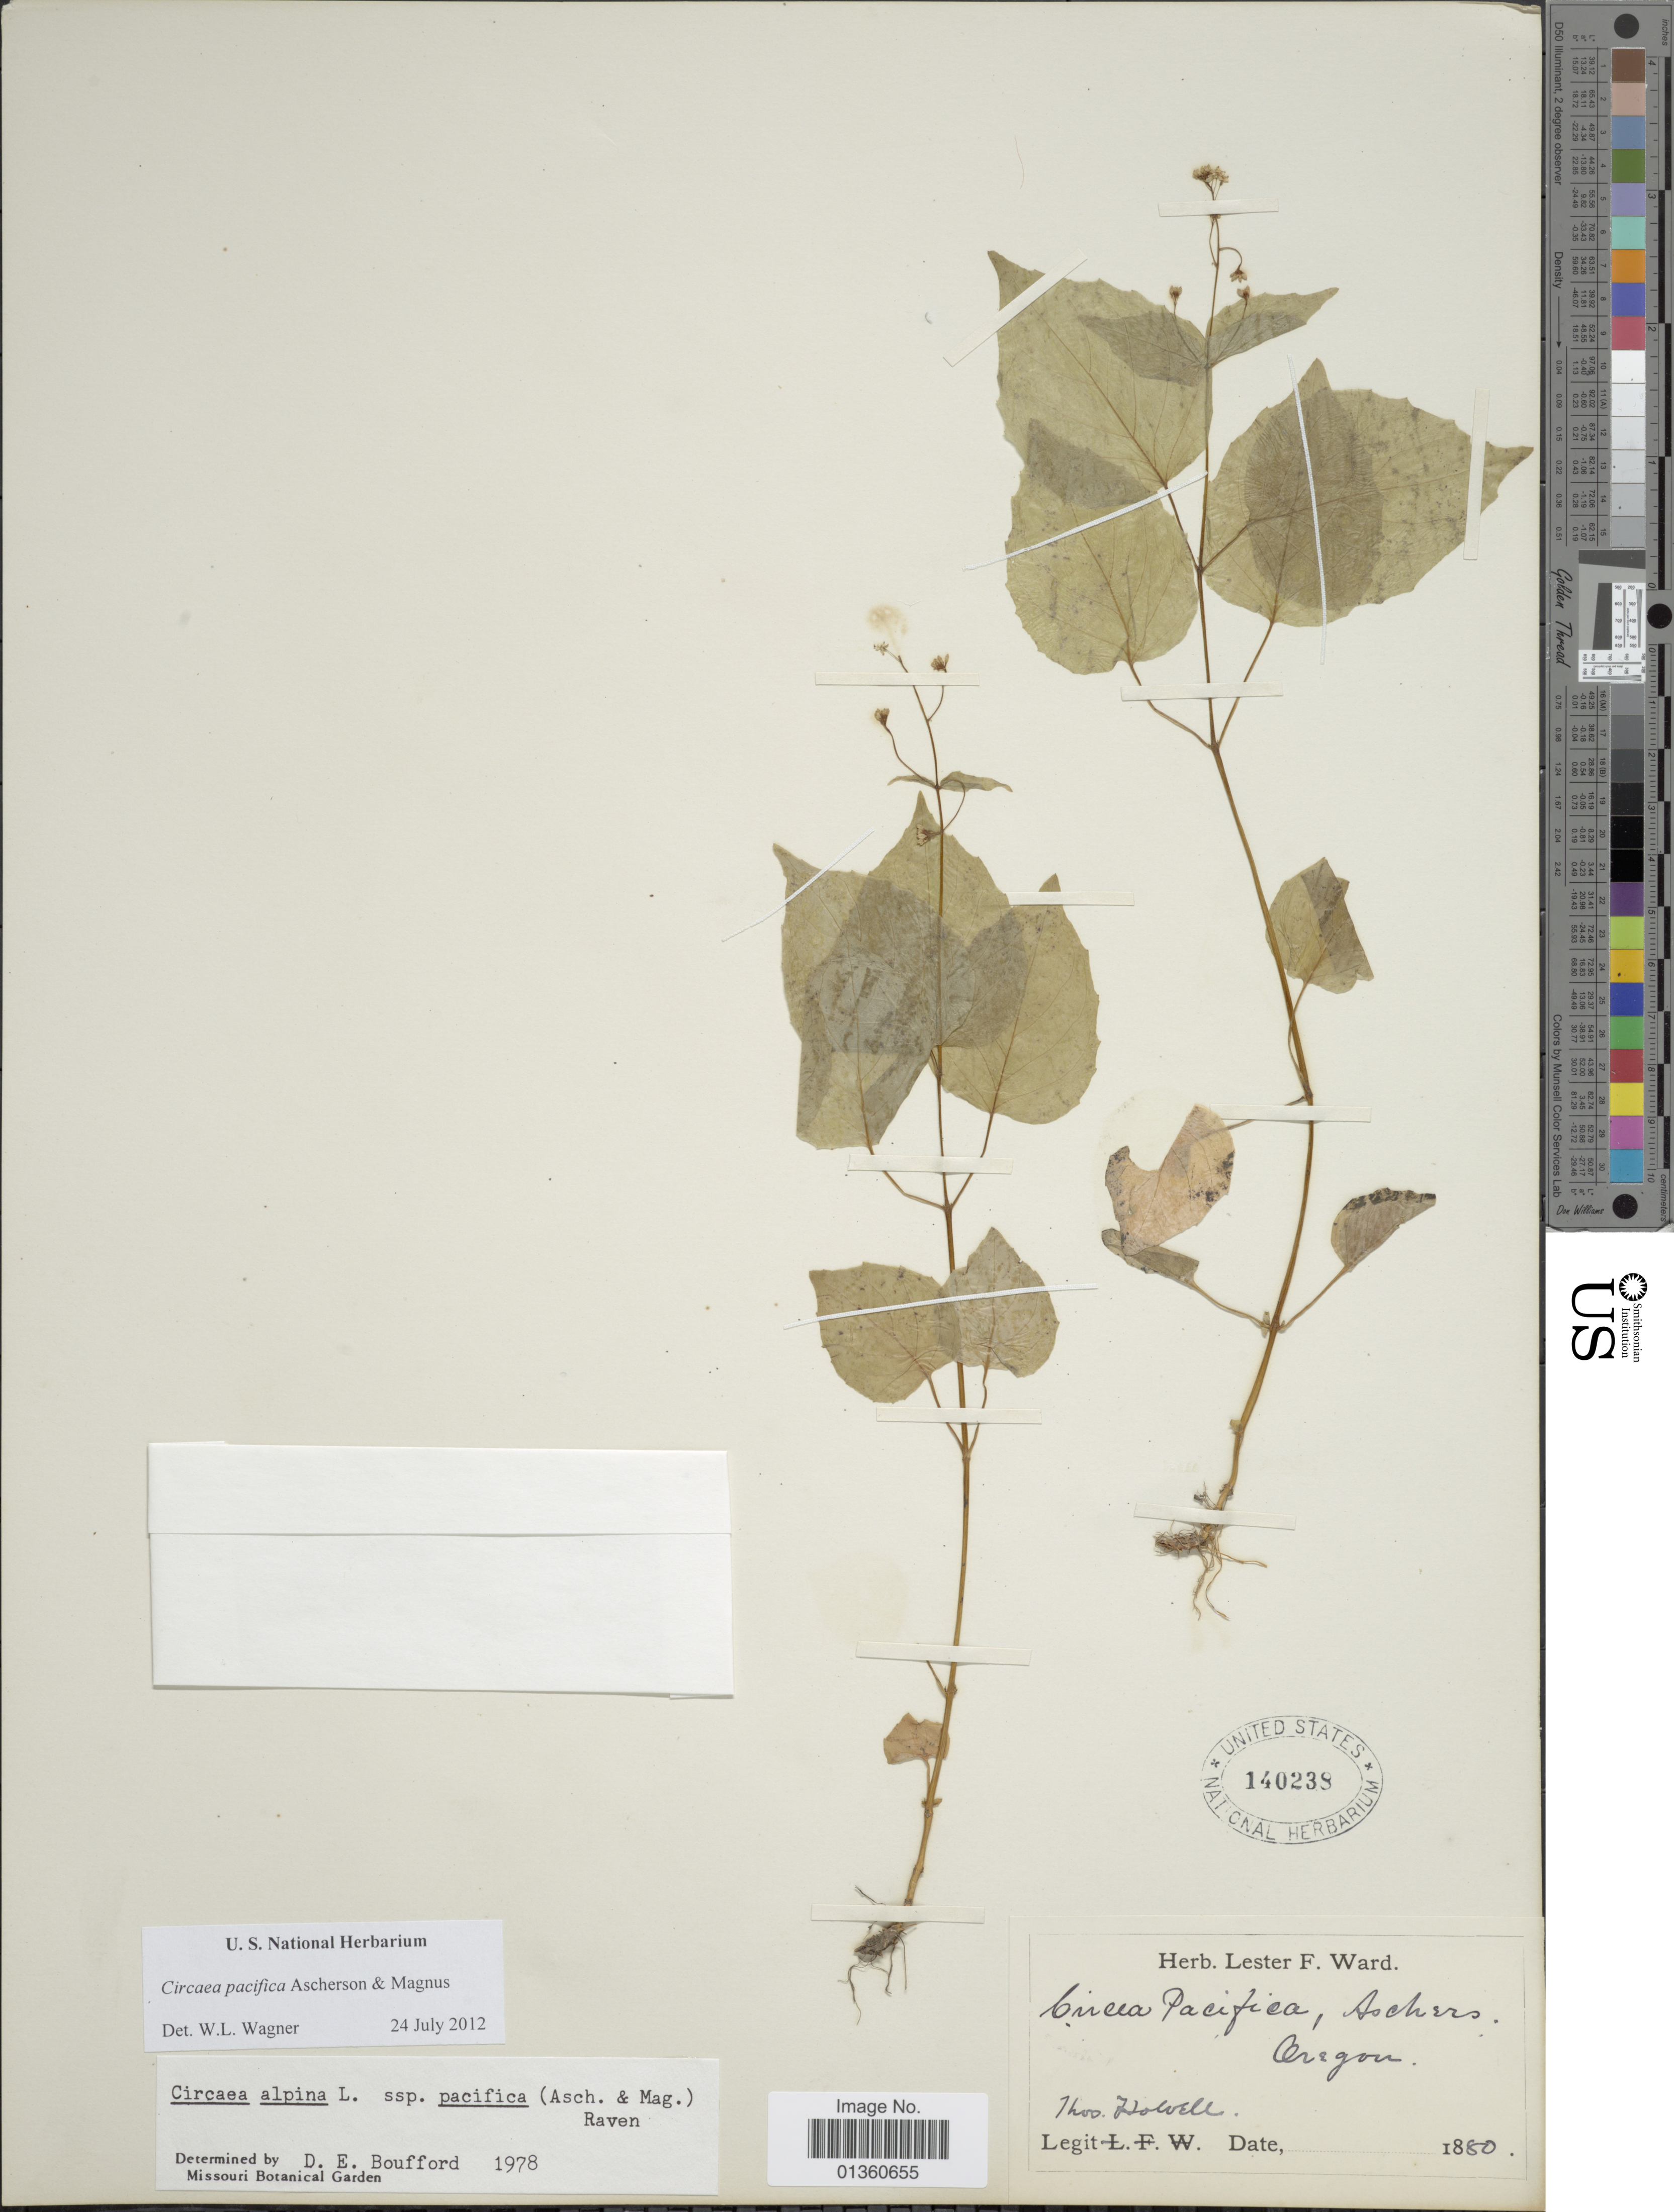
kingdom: Plantae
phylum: Tracheophyta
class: Magnoliopsida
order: Myrtales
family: Onagraceae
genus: Circaea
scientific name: Circaea pacifica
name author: Asch. & Magnus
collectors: T. Holwell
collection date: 1880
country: United States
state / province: Oregon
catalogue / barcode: US 140238